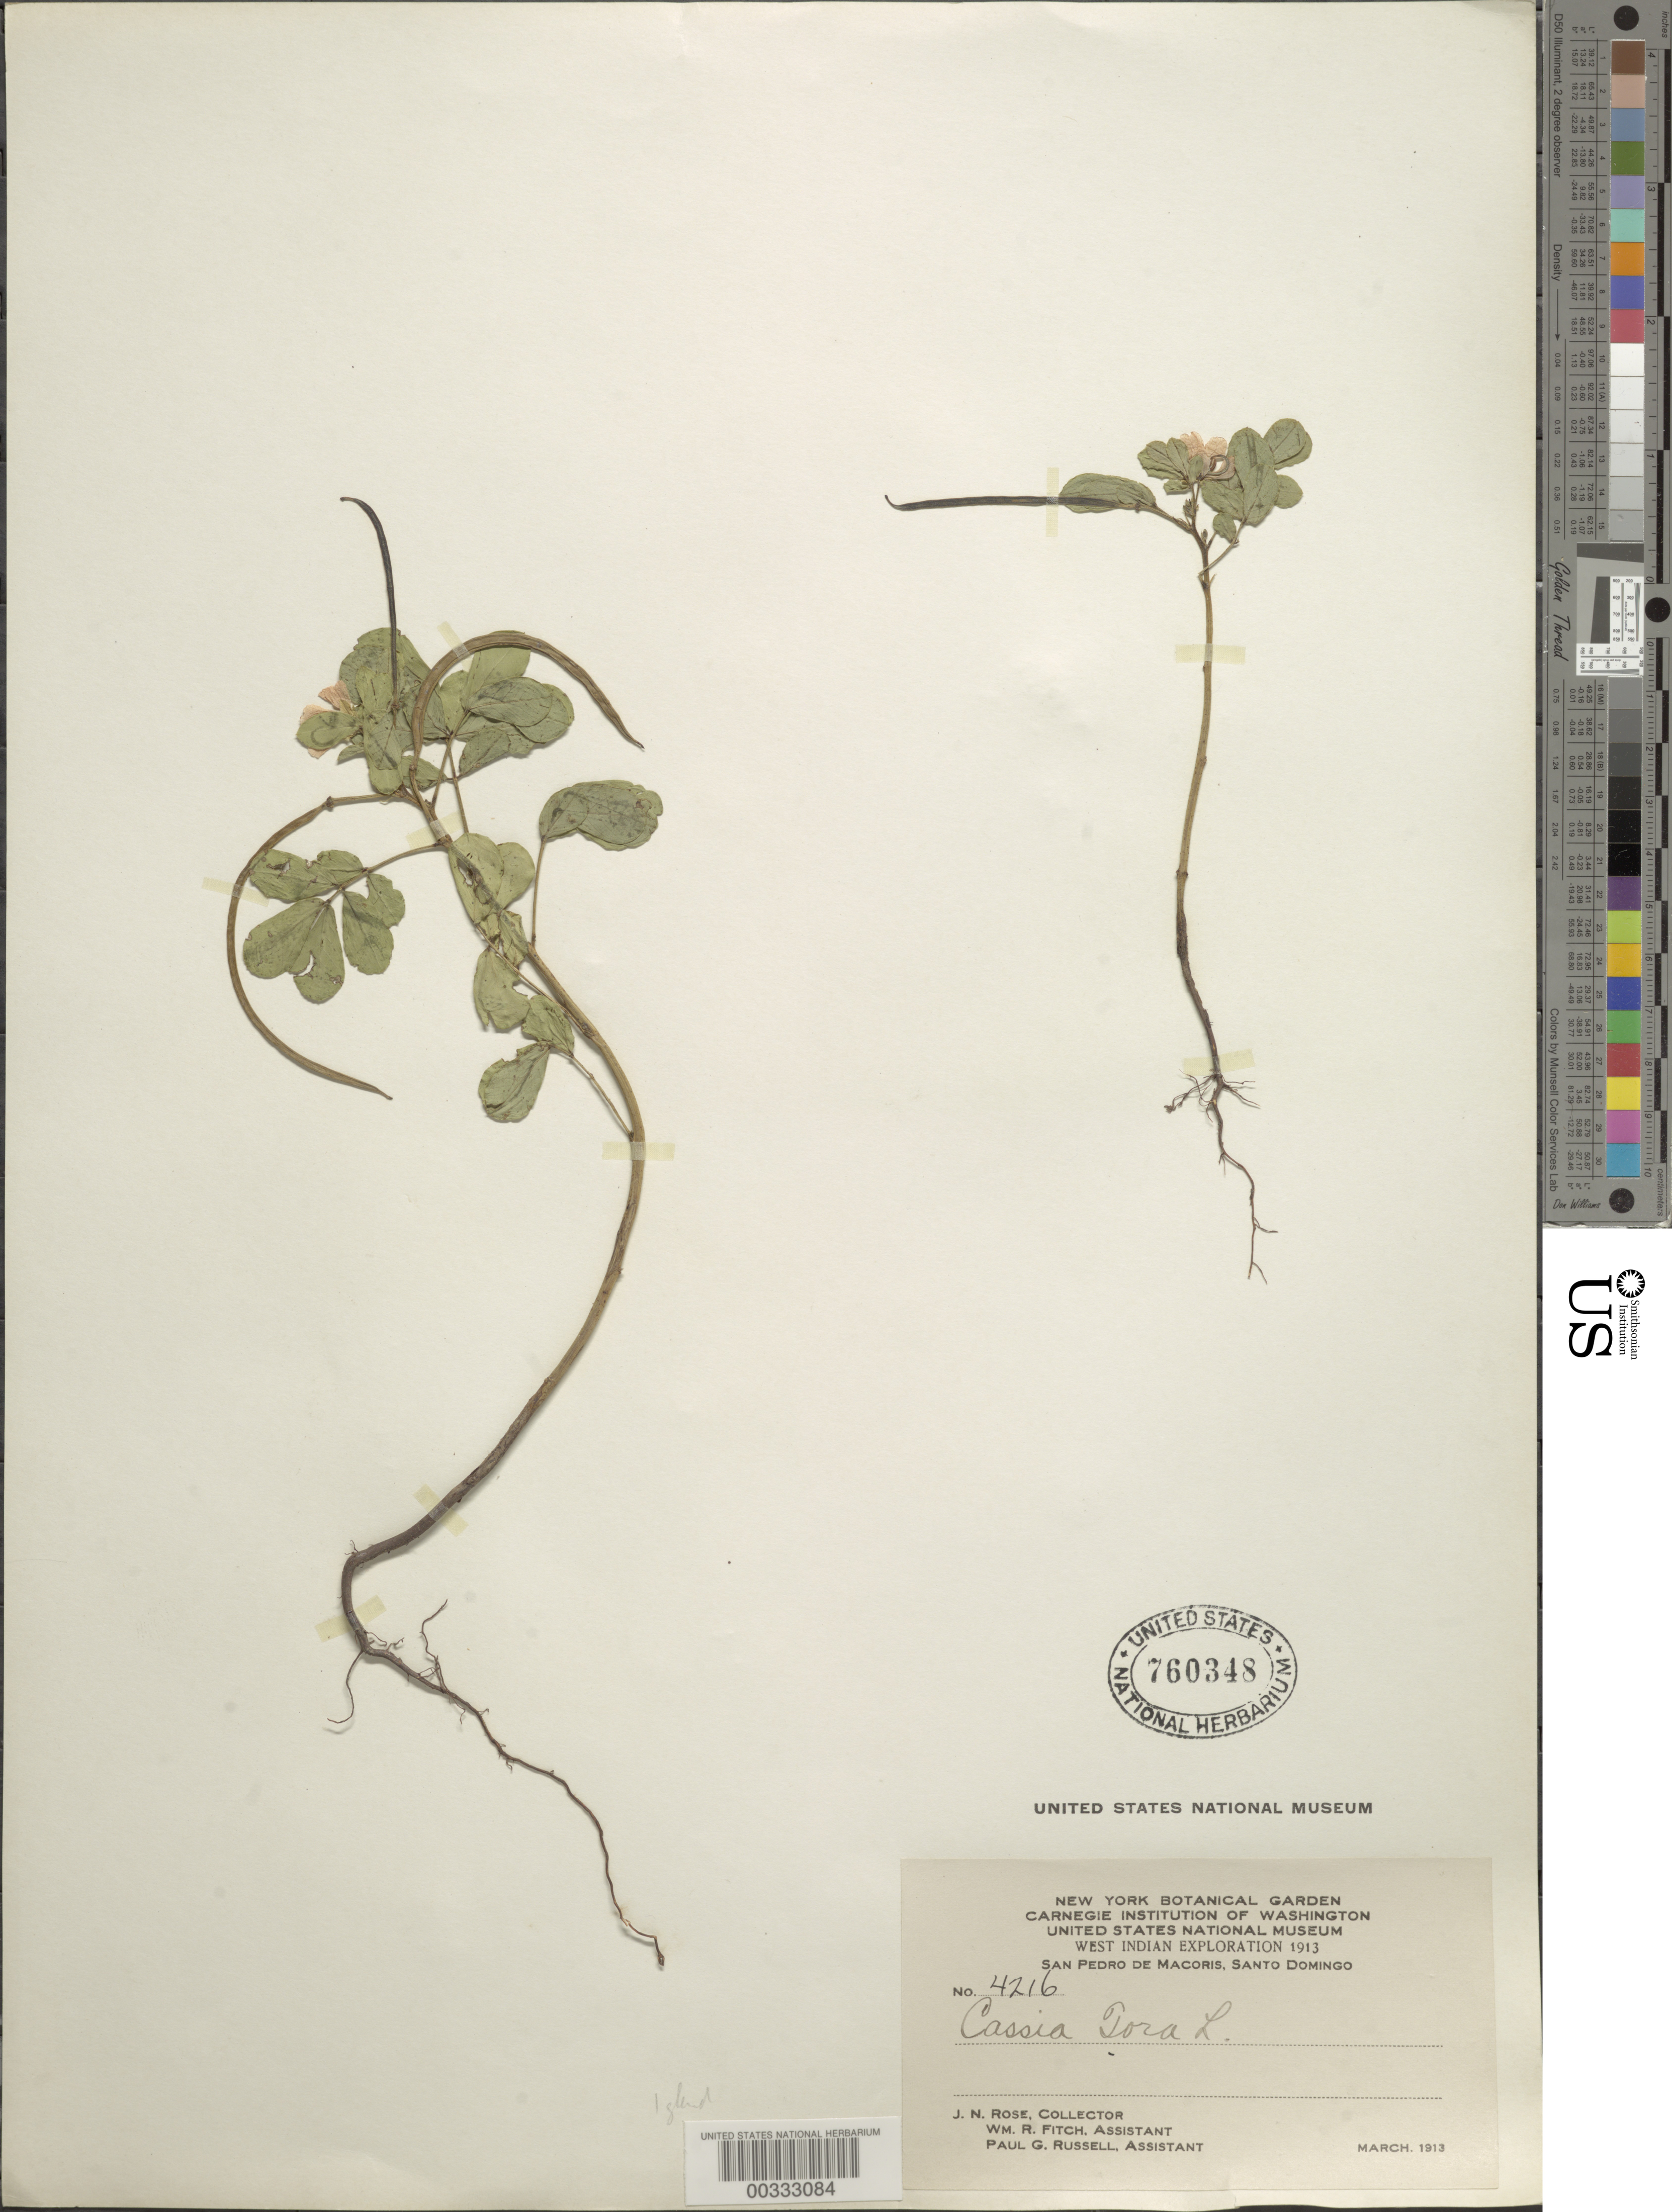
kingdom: Plantae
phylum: Tracheophyta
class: Magnoliopsida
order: Fabales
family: Fabaceae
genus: Senna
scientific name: Senna obtusifolia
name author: (L.) H.S. Irwin & Barneby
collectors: J. N. Rose, W. R. Fitch & P. G. Russell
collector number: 4216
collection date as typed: Mar 1913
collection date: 1913-03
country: Dominican Republic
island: Hispaniola Island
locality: San pedro de macoris, santo domingo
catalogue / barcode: US 760348